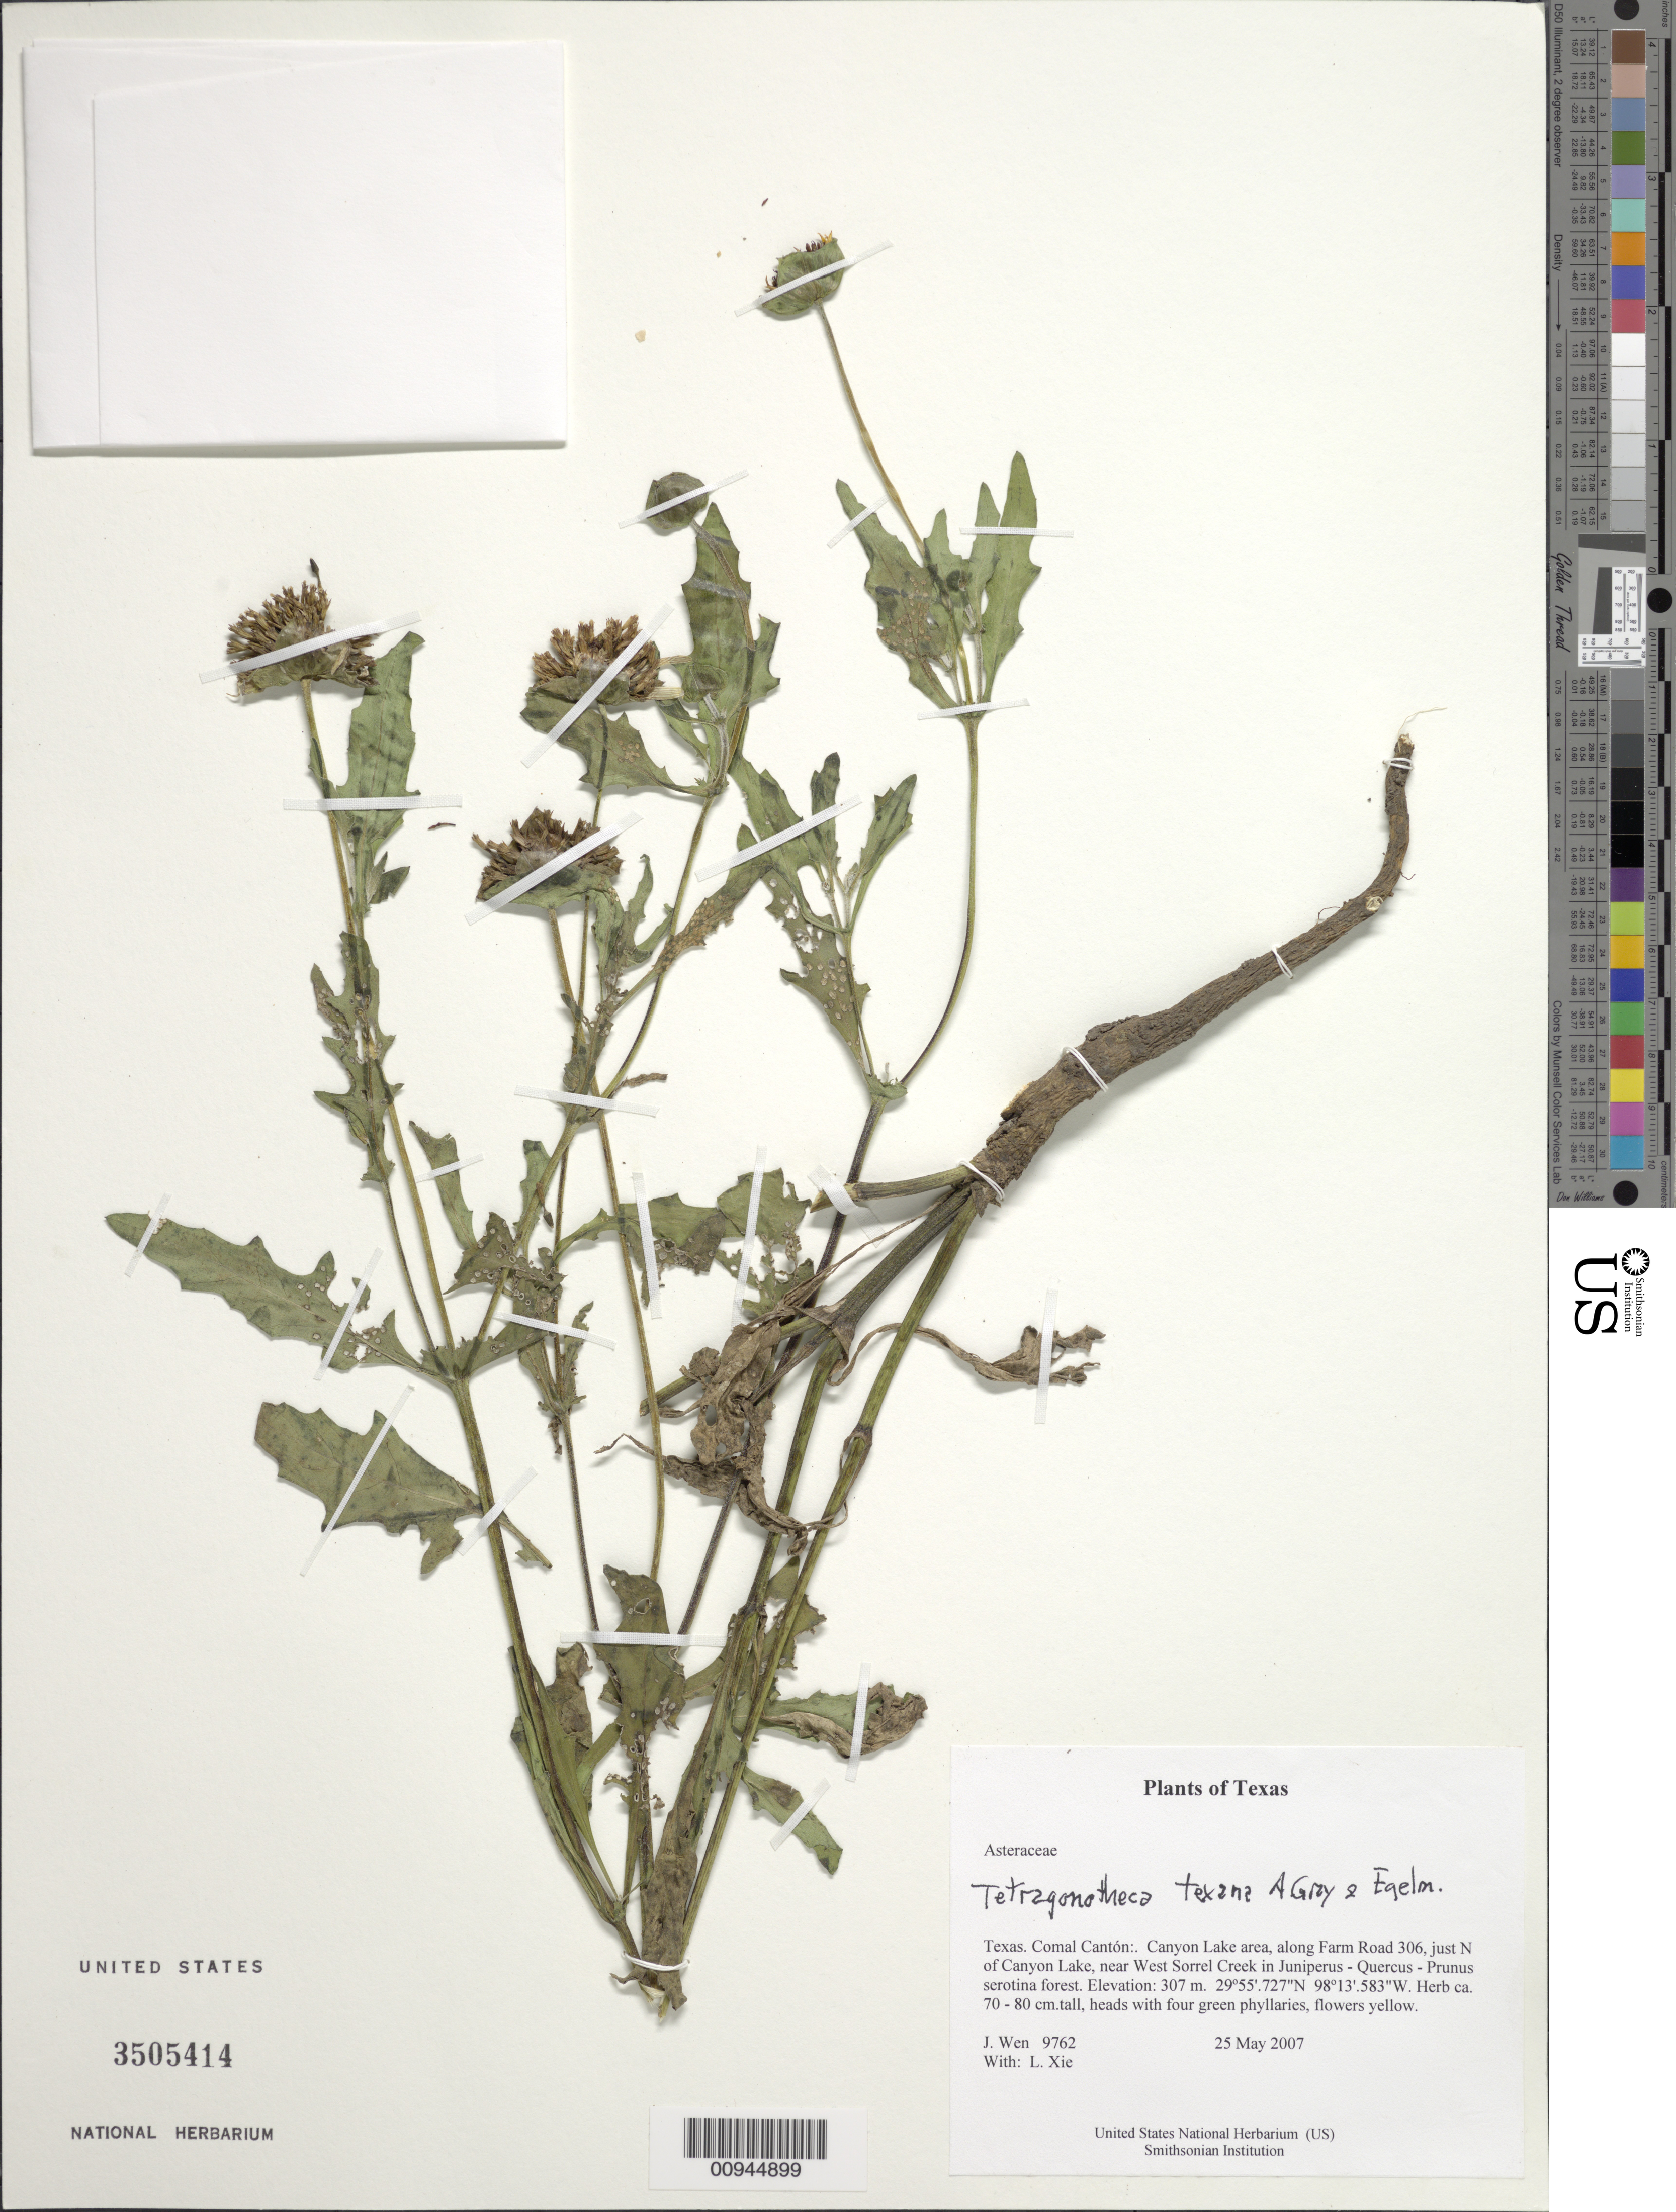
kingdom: Plantae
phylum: Tracheophyta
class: Magnoliopsida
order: Asterales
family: Asteraceae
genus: Tetragonotheca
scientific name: Tetragonotheca texana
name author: A. Gray & Engelm.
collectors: J. Wen & L. Xie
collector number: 9762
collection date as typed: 25 May 2007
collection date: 2007-05-25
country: United States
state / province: Texas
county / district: Comal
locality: Canyon Lake area, along Farm Road 306, just N of Canyon Lake, near West Sorrel Creek in Juniperus - Quercus - Prunus serotina forest.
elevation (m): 307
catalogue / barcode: US 3505414